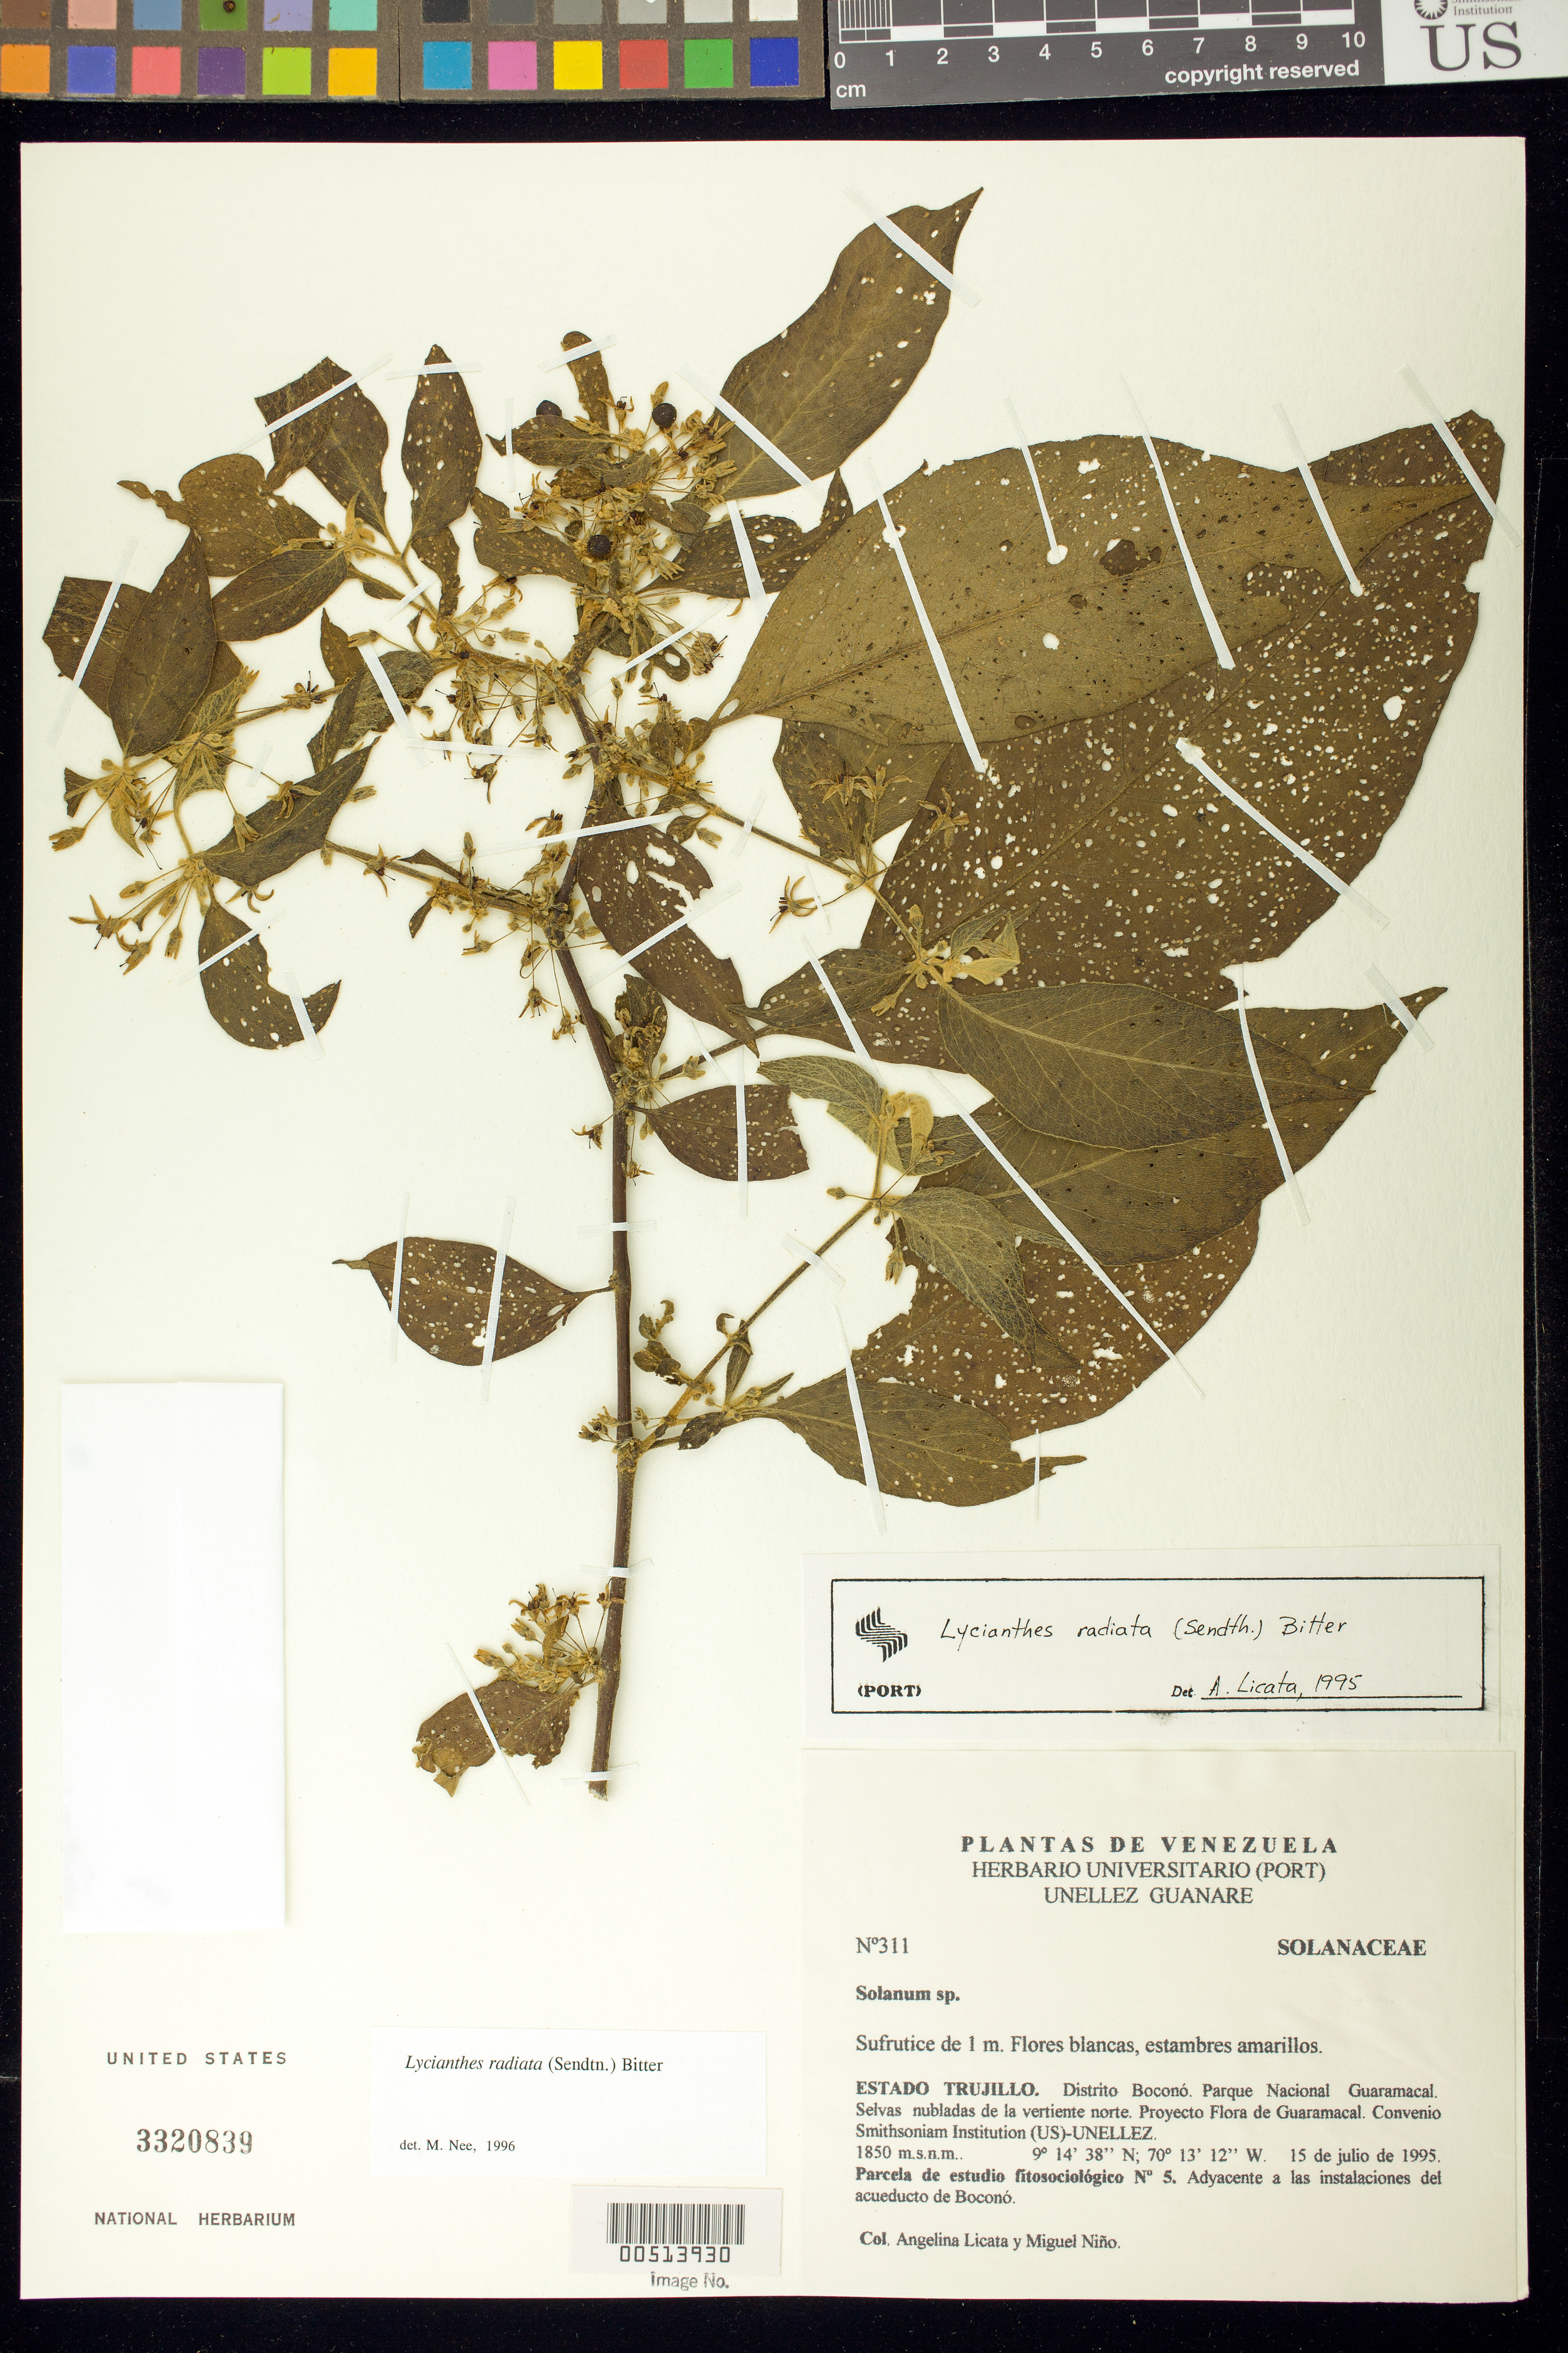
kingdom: Plantae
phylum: Tracheophyta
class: Magnoliopsida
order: Solanales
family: Solanaceae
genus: Lycianthes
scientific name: Lycianthes radiata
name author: (Sendtn.) Bitter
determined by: Licata, A., (PORT), Univ. Nac. Exp. de los Llanos Ezequiel Zamora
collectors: A. Licata & S. M. Niño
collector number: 311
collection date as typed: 15 Jul 1995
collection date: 1995-07-15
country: Venezuela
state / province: Trujillo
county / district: Boconó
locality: Parque Nacional Guaramacal, vertiente N, adyacente a las instalaciones del acueducto de Boconó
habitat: Selva nubladas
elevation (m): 1850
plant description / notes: PORT, US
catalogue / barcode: US 3320839